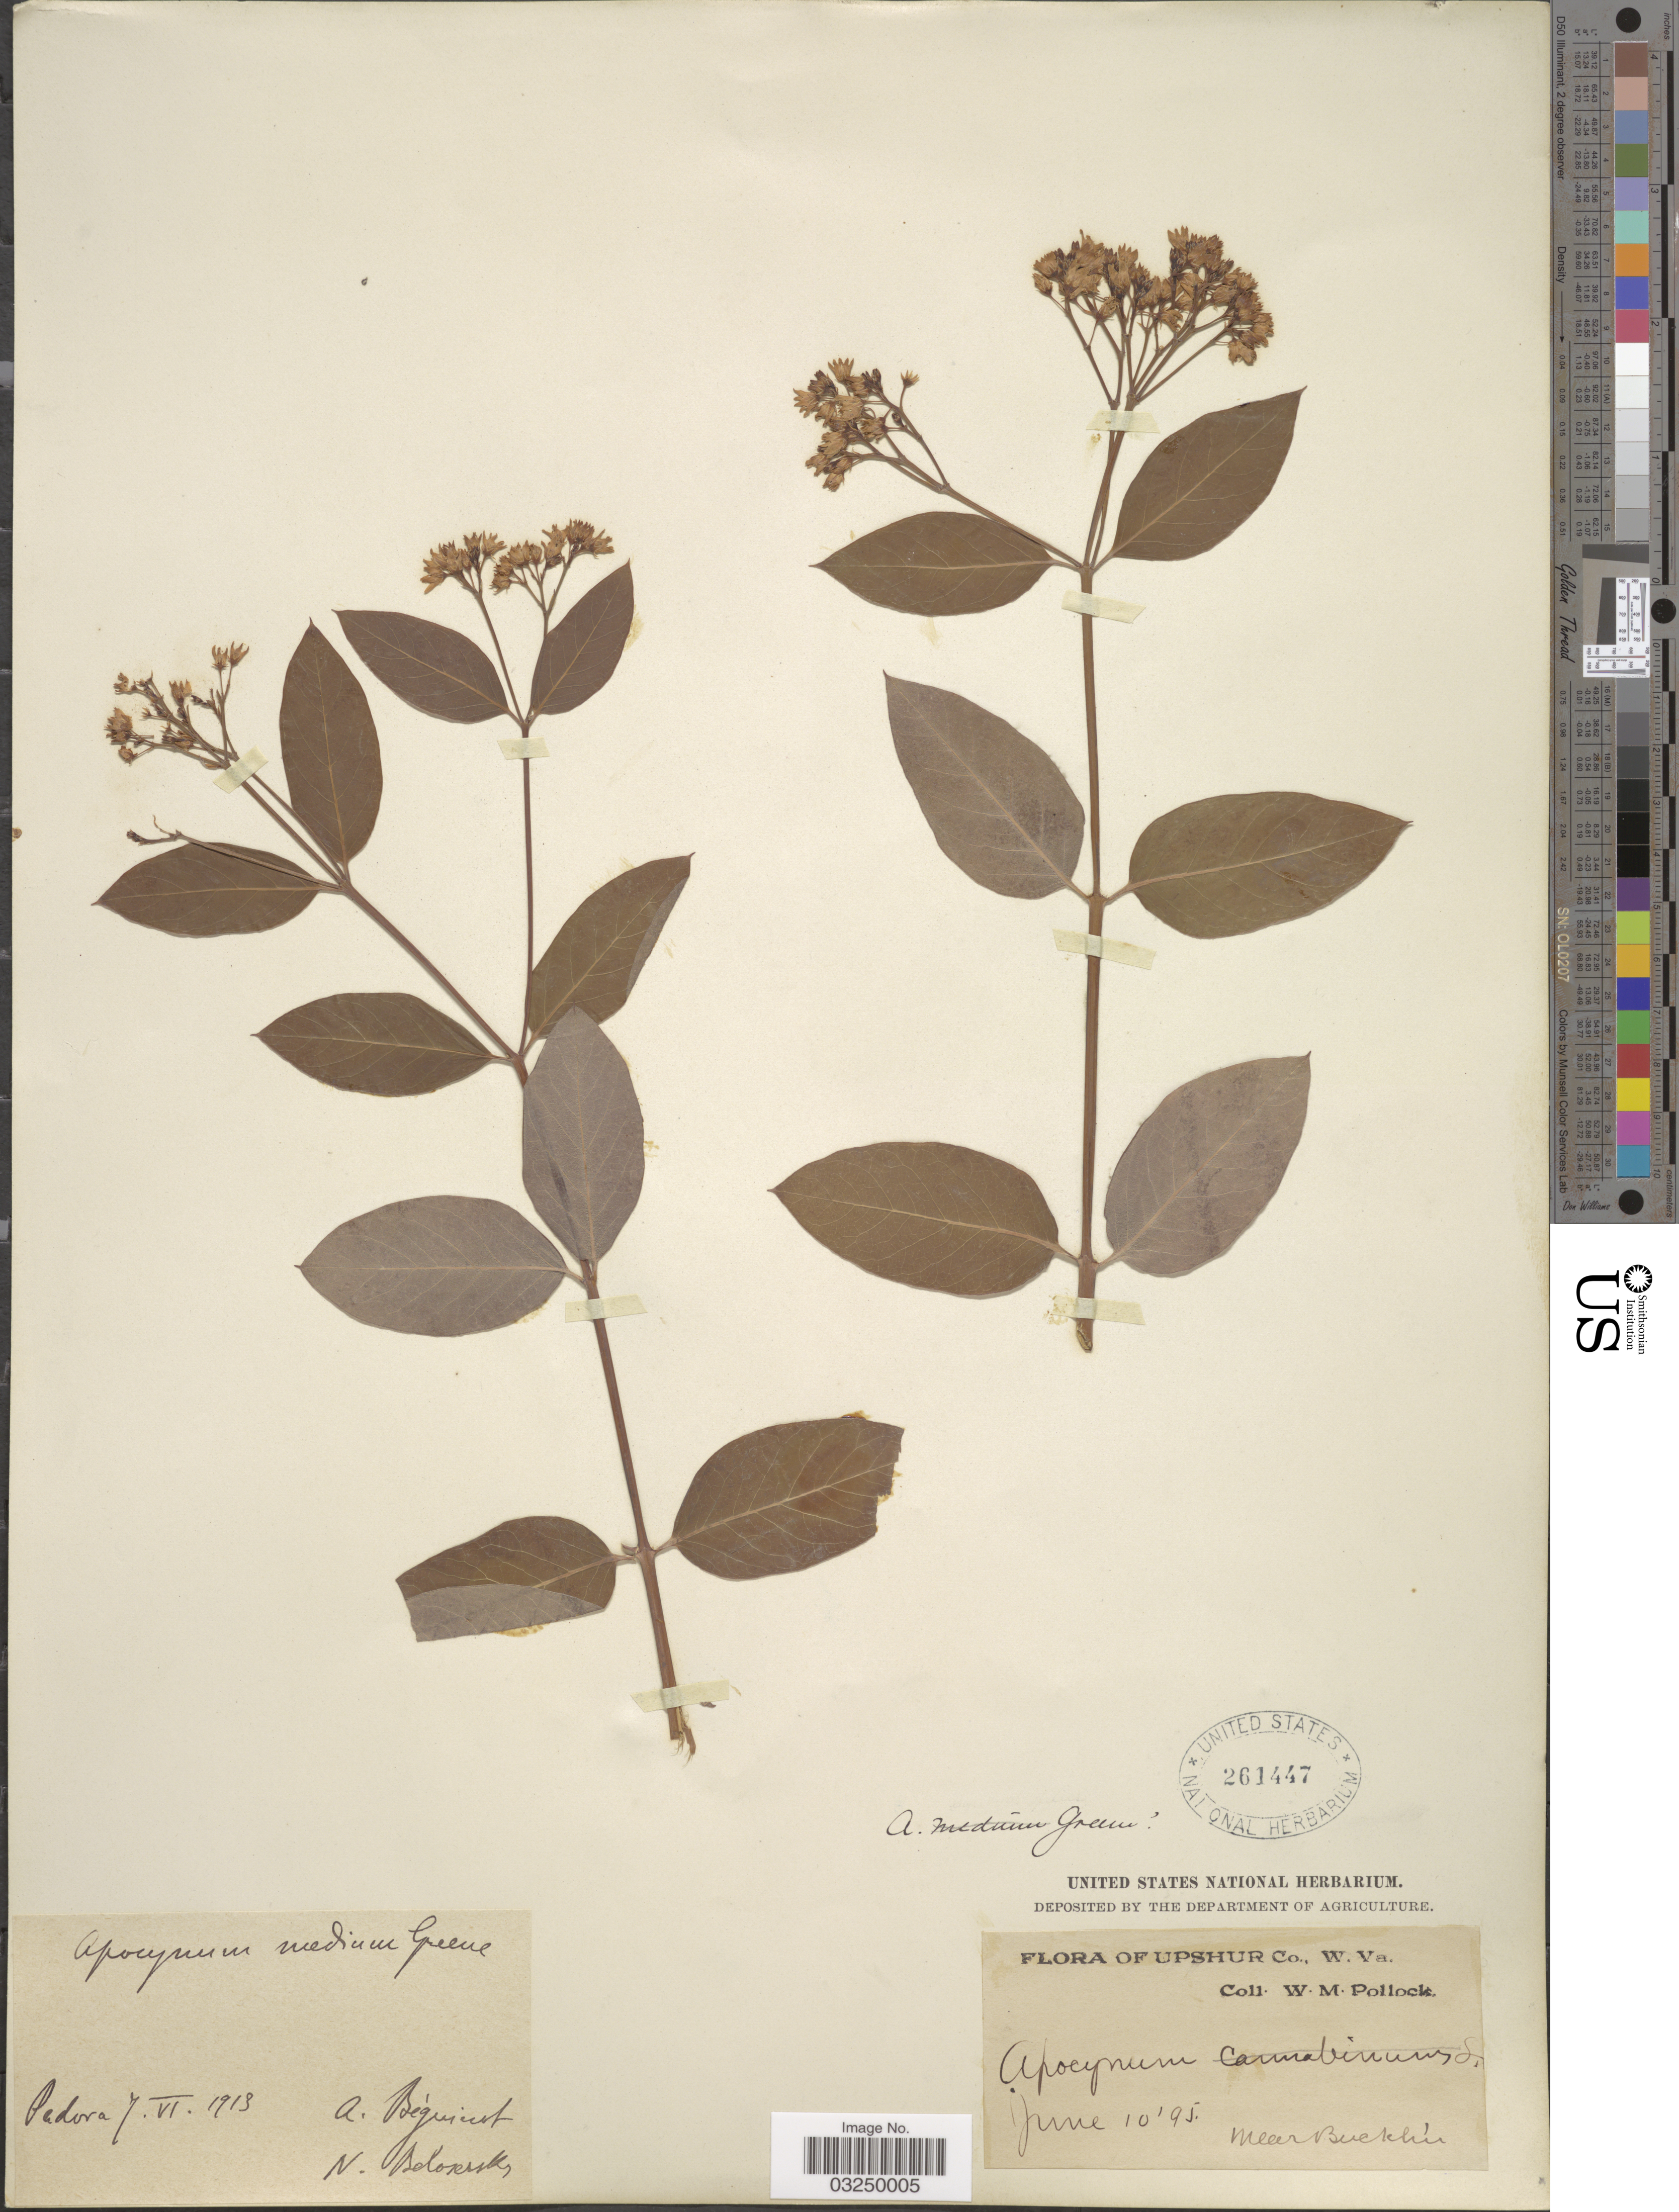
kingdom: Plantae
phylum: Tracheophyta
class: Magnoliopsida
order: Gentianales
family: Apocynaceae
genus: Apocynum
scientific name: Apocynum medium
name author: Greene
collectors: W. M. Pollock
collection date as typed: Transcribed d/m/y: 10/6/95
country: United States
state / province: West Virginia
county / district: Upshur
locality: W. Va. Near Bucklín.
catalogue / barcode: US 261447